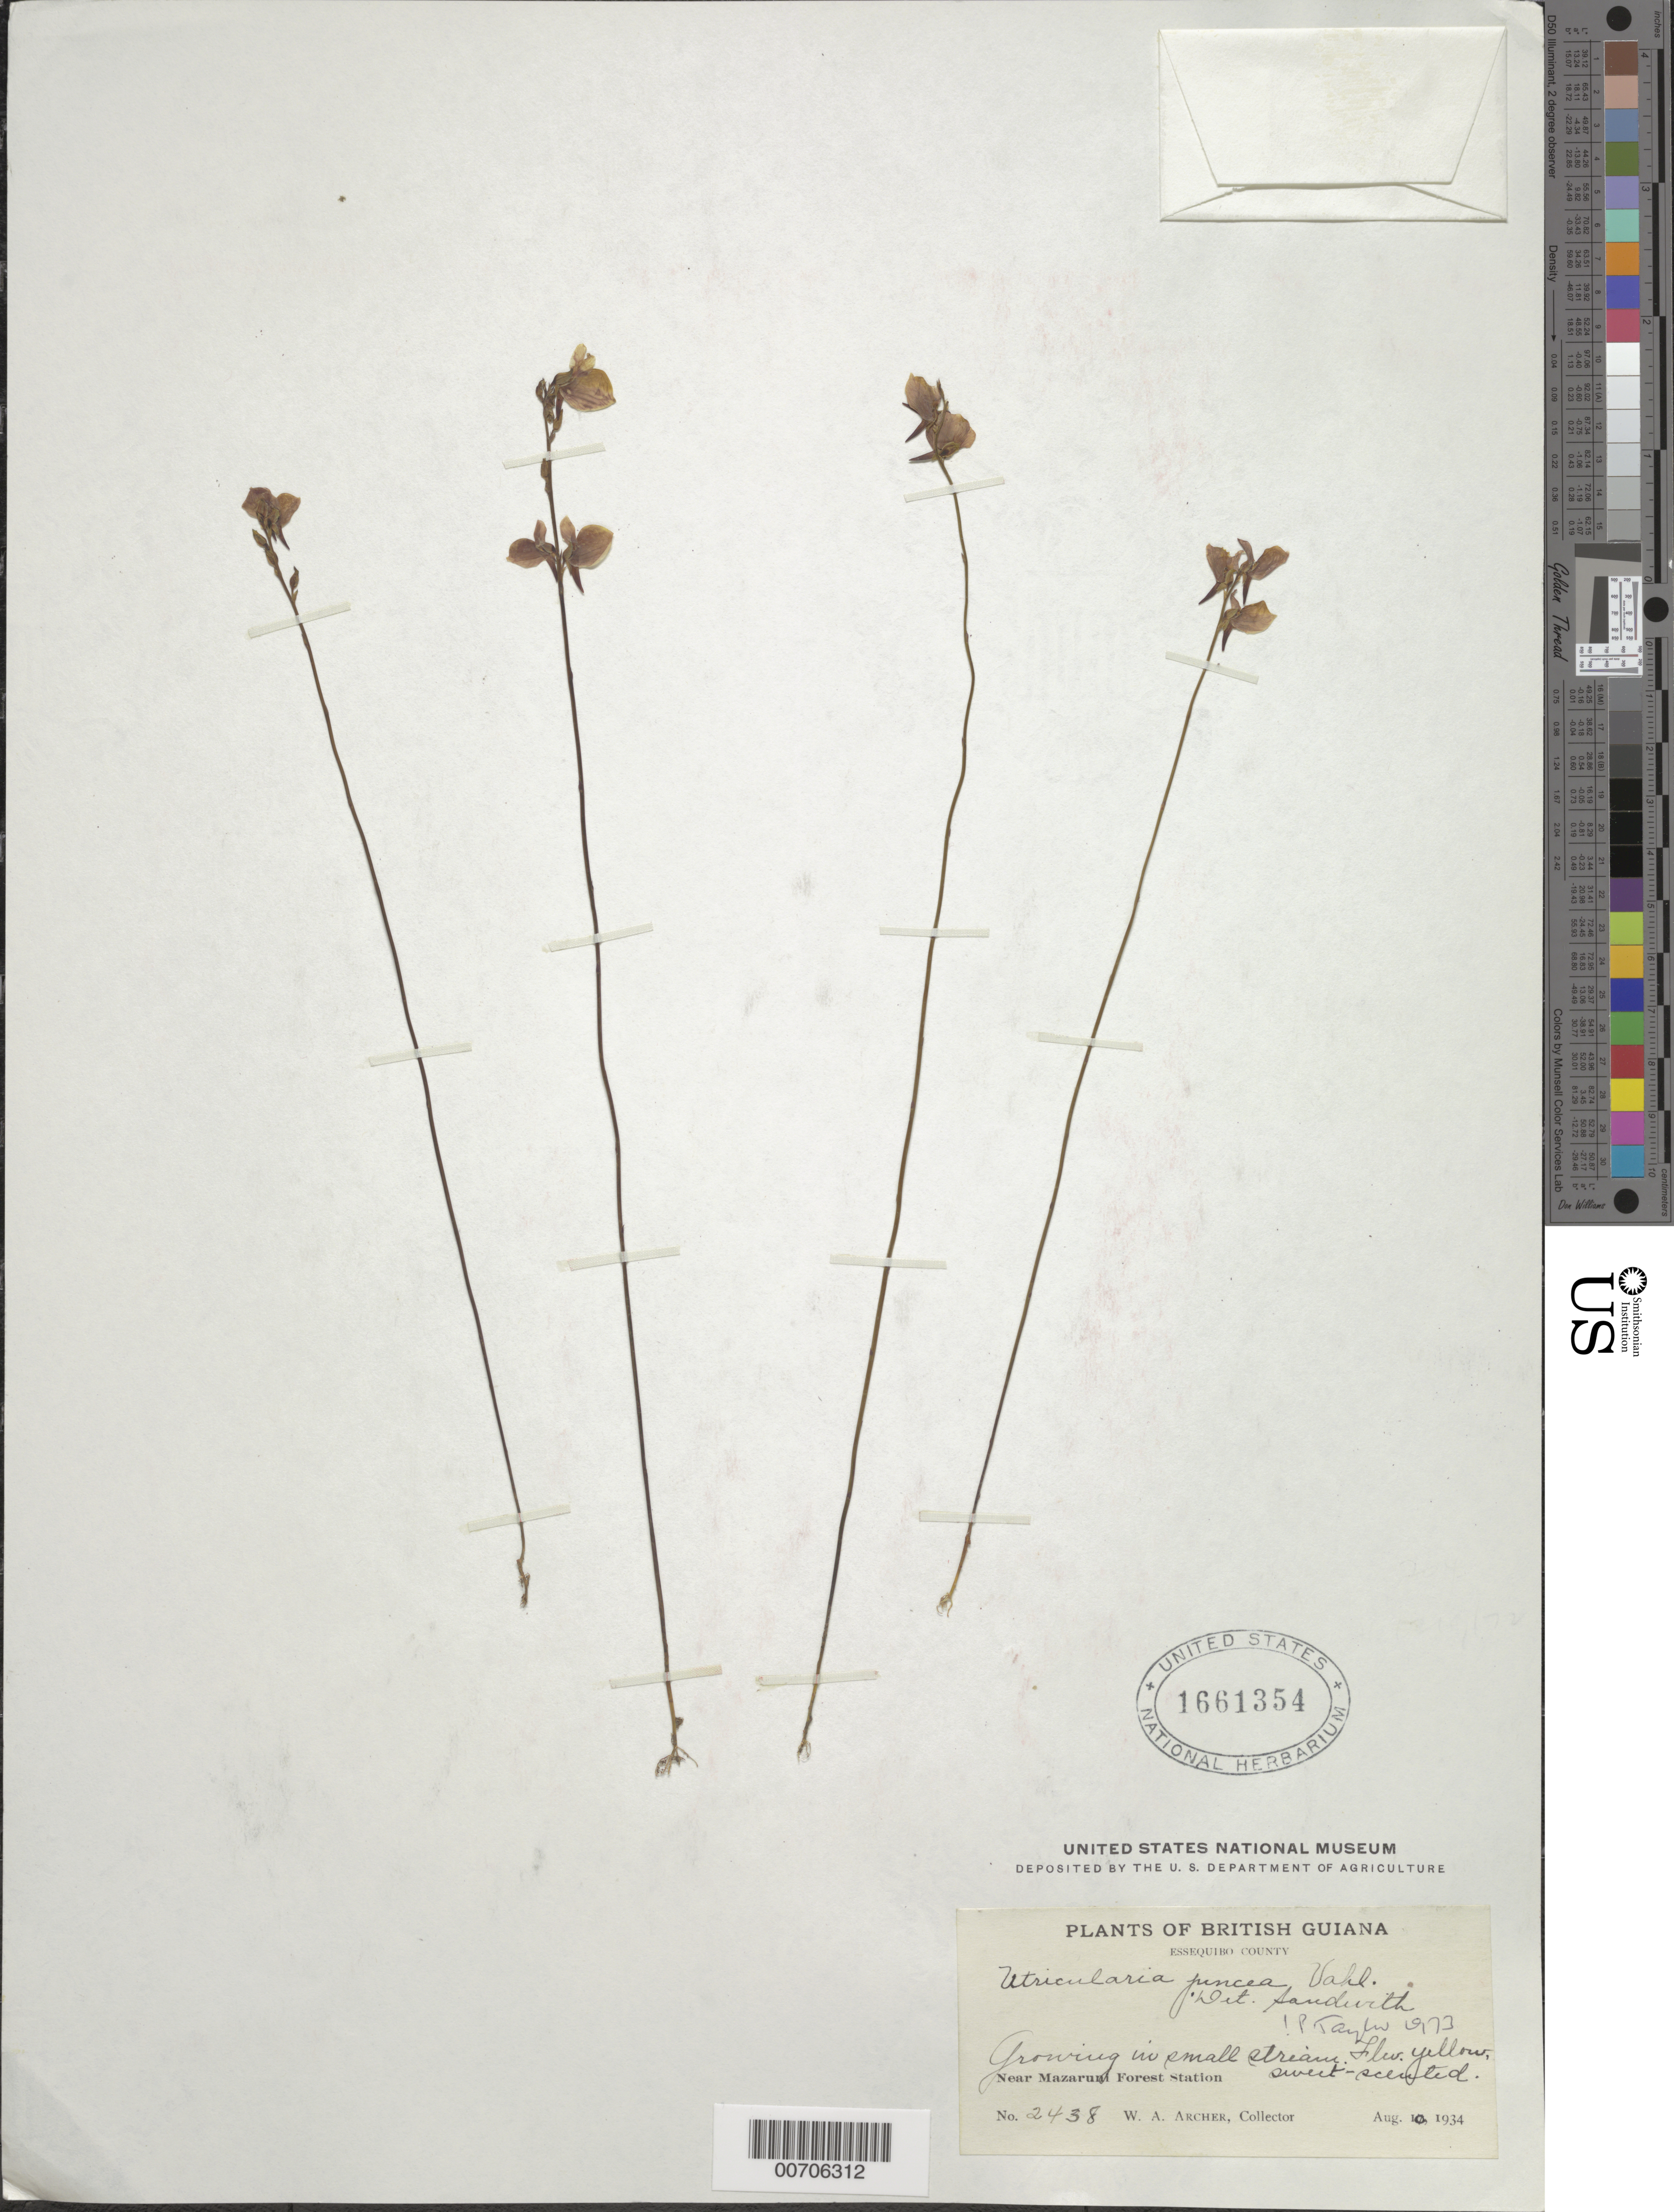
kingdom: Plantae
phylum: Tracheophyta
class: Magnoliopsida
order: Lamiales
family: Lentibulariaceae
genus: Utricularia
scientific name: Utricularia juncea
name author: Vahl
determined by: Taylor, P.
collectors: W. A. Archer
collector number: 2438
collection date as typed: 10-Aug-34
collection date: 1934-08-10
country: Guyana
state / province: Cuyuni-Mazaruni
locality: Mazaruni Forest Station, vic.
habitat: Growing in small stream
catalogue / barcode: US 1661354